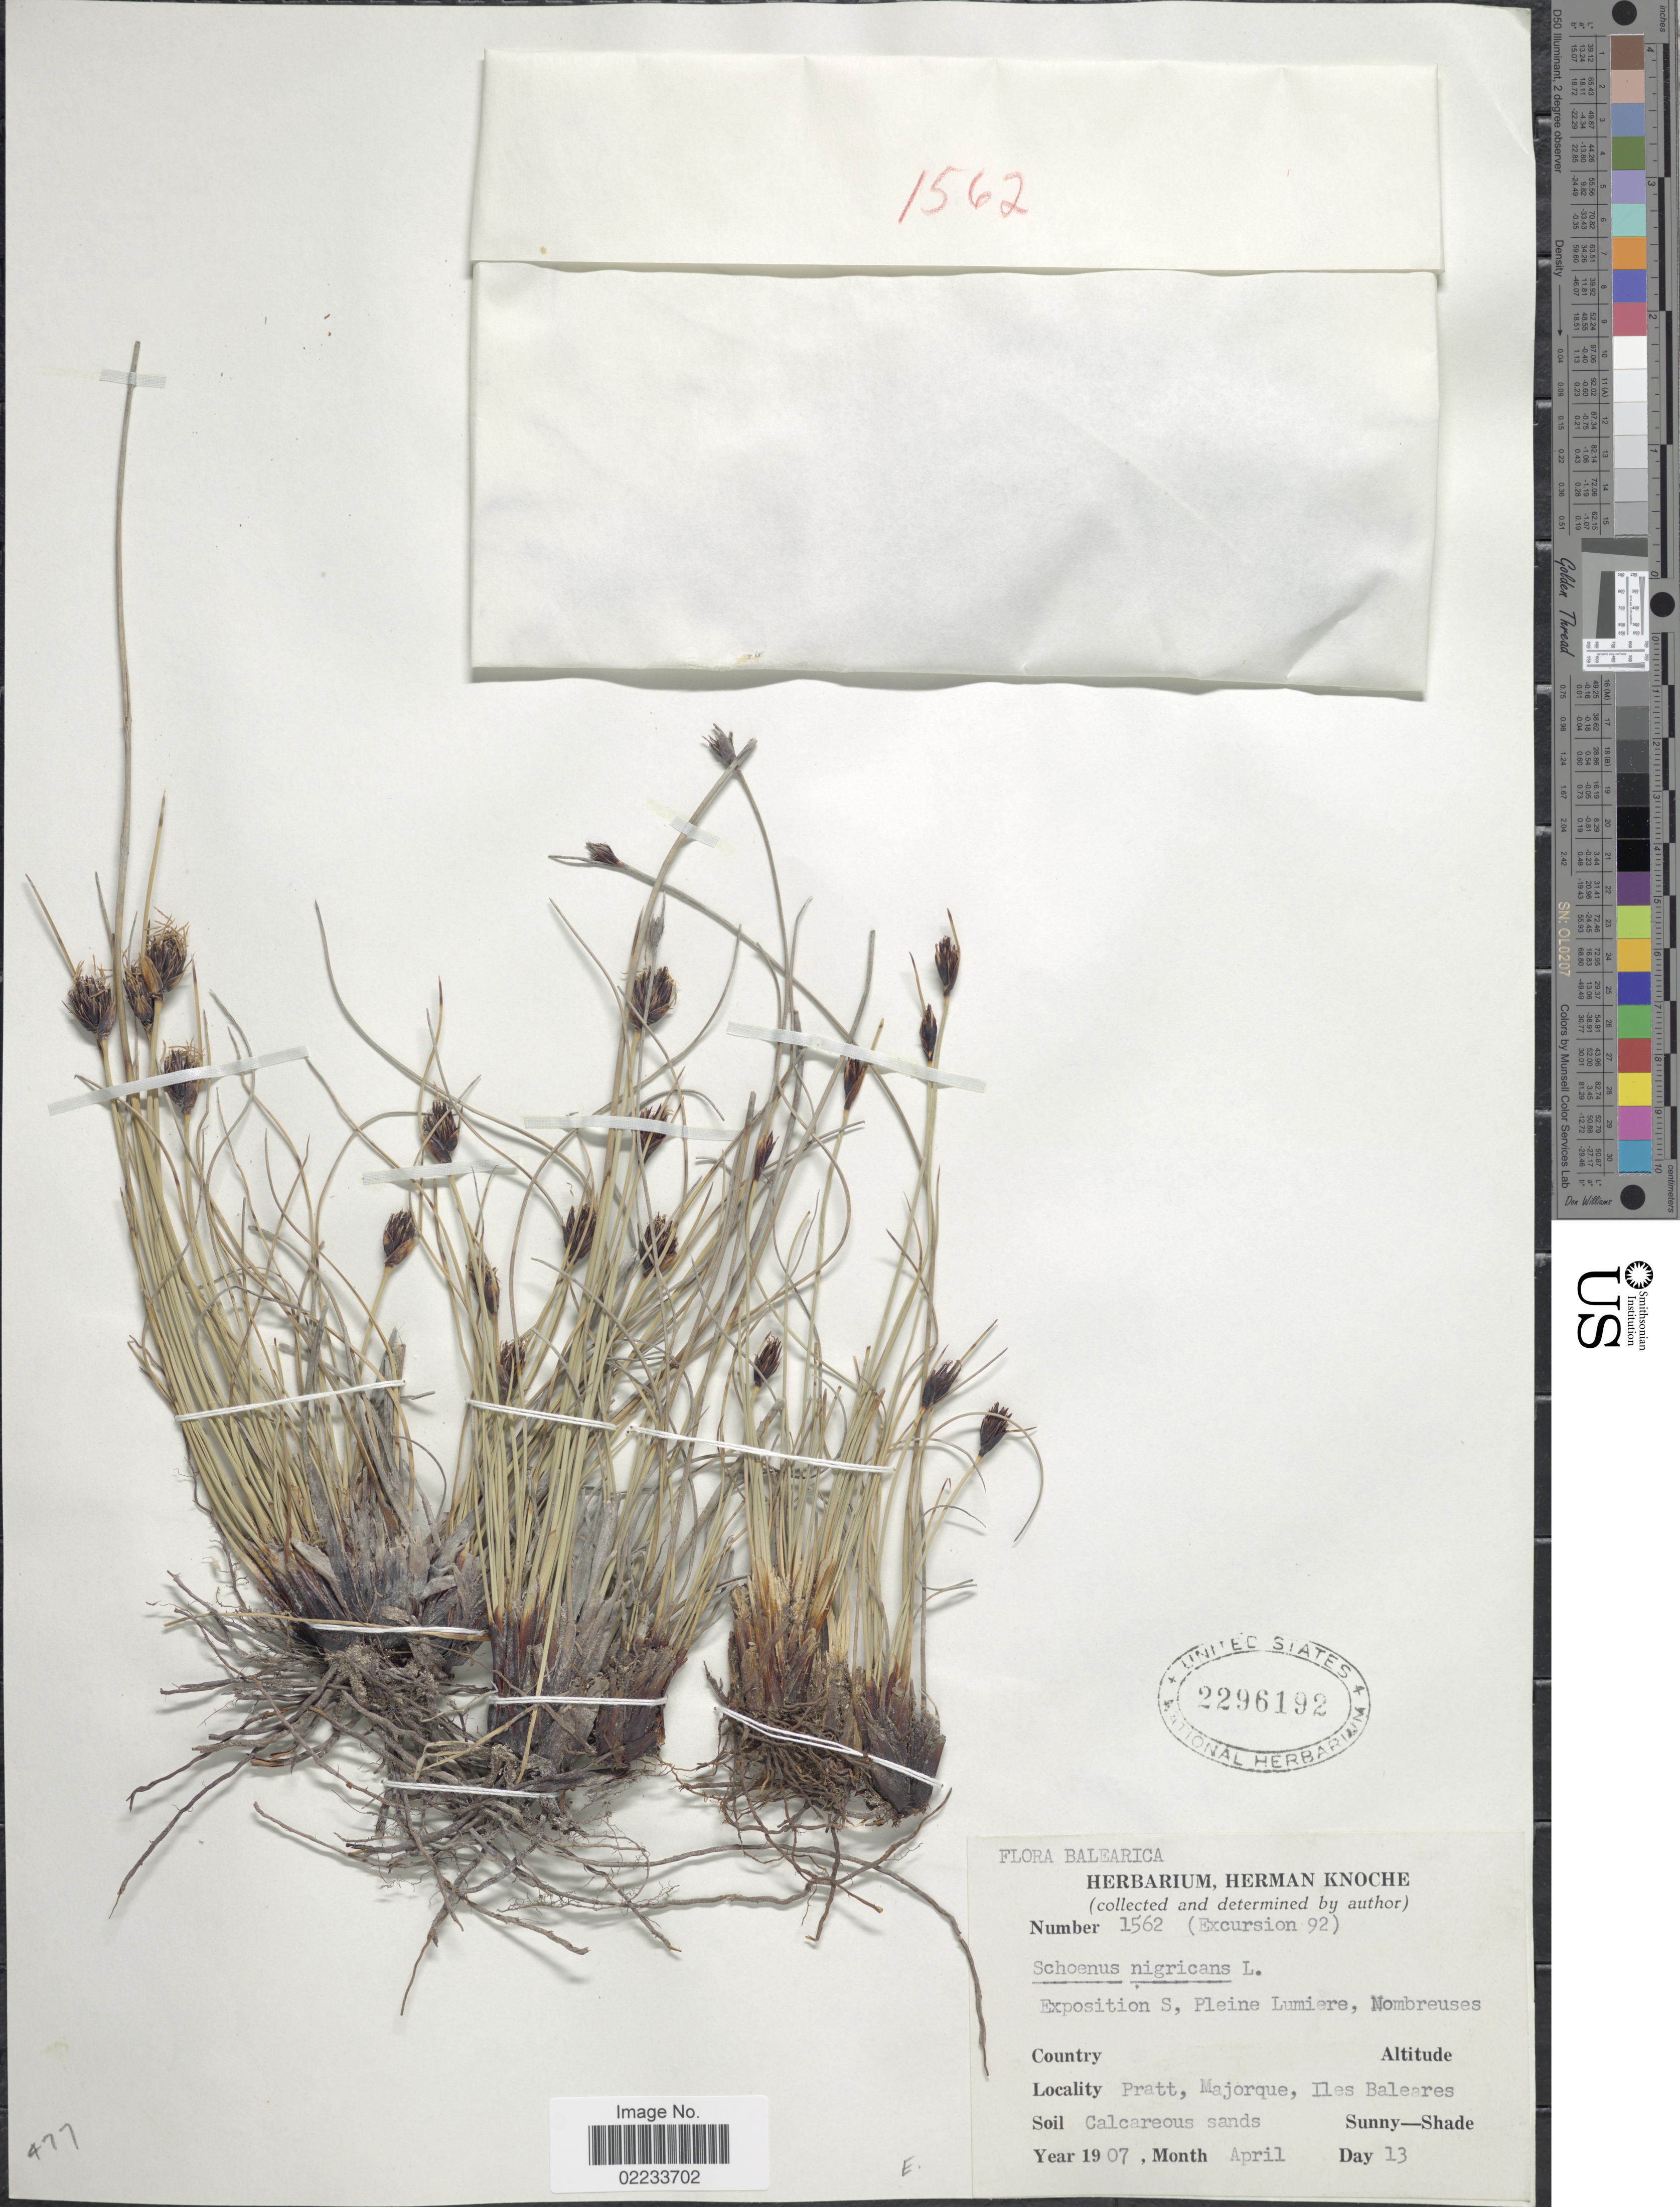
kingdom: Plantae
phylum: Tracheophyta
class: Liliopsida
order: Poales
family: Cyperaceae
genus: Schoenus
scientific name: Schoenus nigricans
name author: L.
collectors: ex herb. Herman Knoche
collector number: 1562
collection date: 1907-04-13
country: Spain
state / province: Islas Baleares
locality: Balearica, Pratt, Majorque, Iles Baleares, Soil Calcareous sands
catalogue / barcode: US 2296192